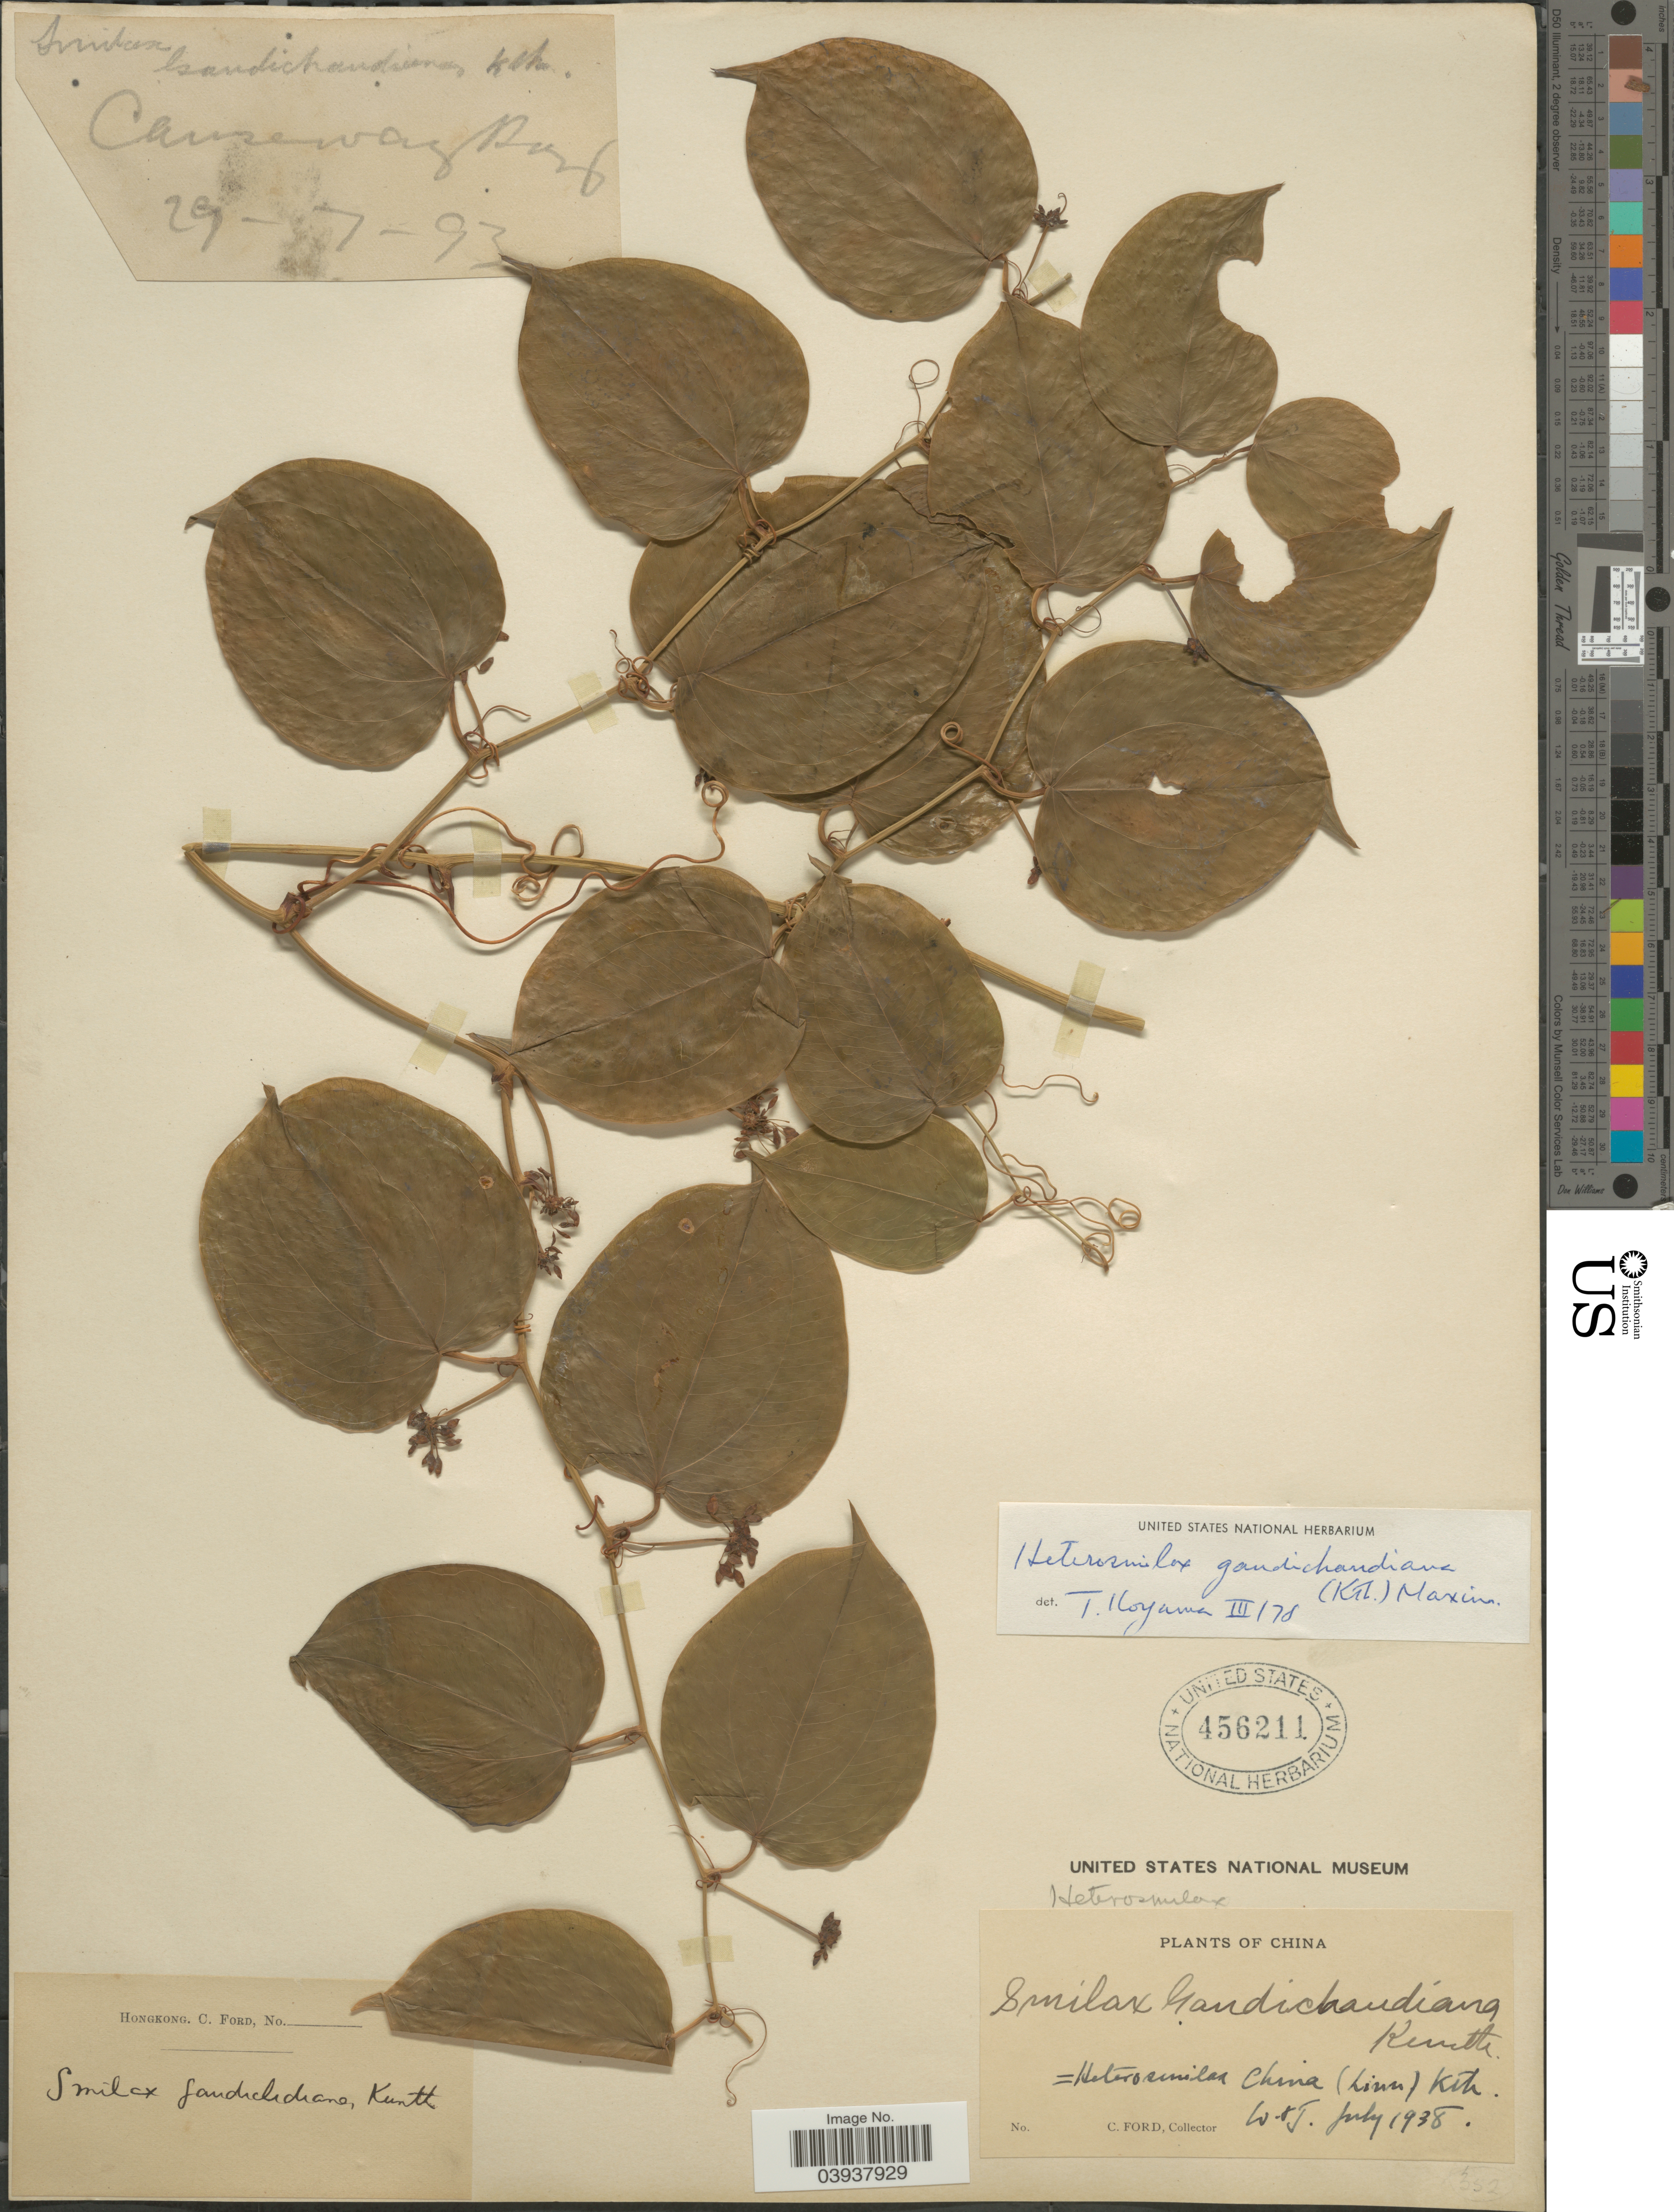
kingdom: Plantae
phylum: Tracheophyta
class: Liliopsida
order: Liliales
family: Smilacaceae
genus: Heterosmilax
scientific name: Heterosmilax japonica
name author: Kunth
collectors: C. Ford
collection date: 1938-07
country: China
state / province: Hong Kong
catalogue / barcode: US 456211